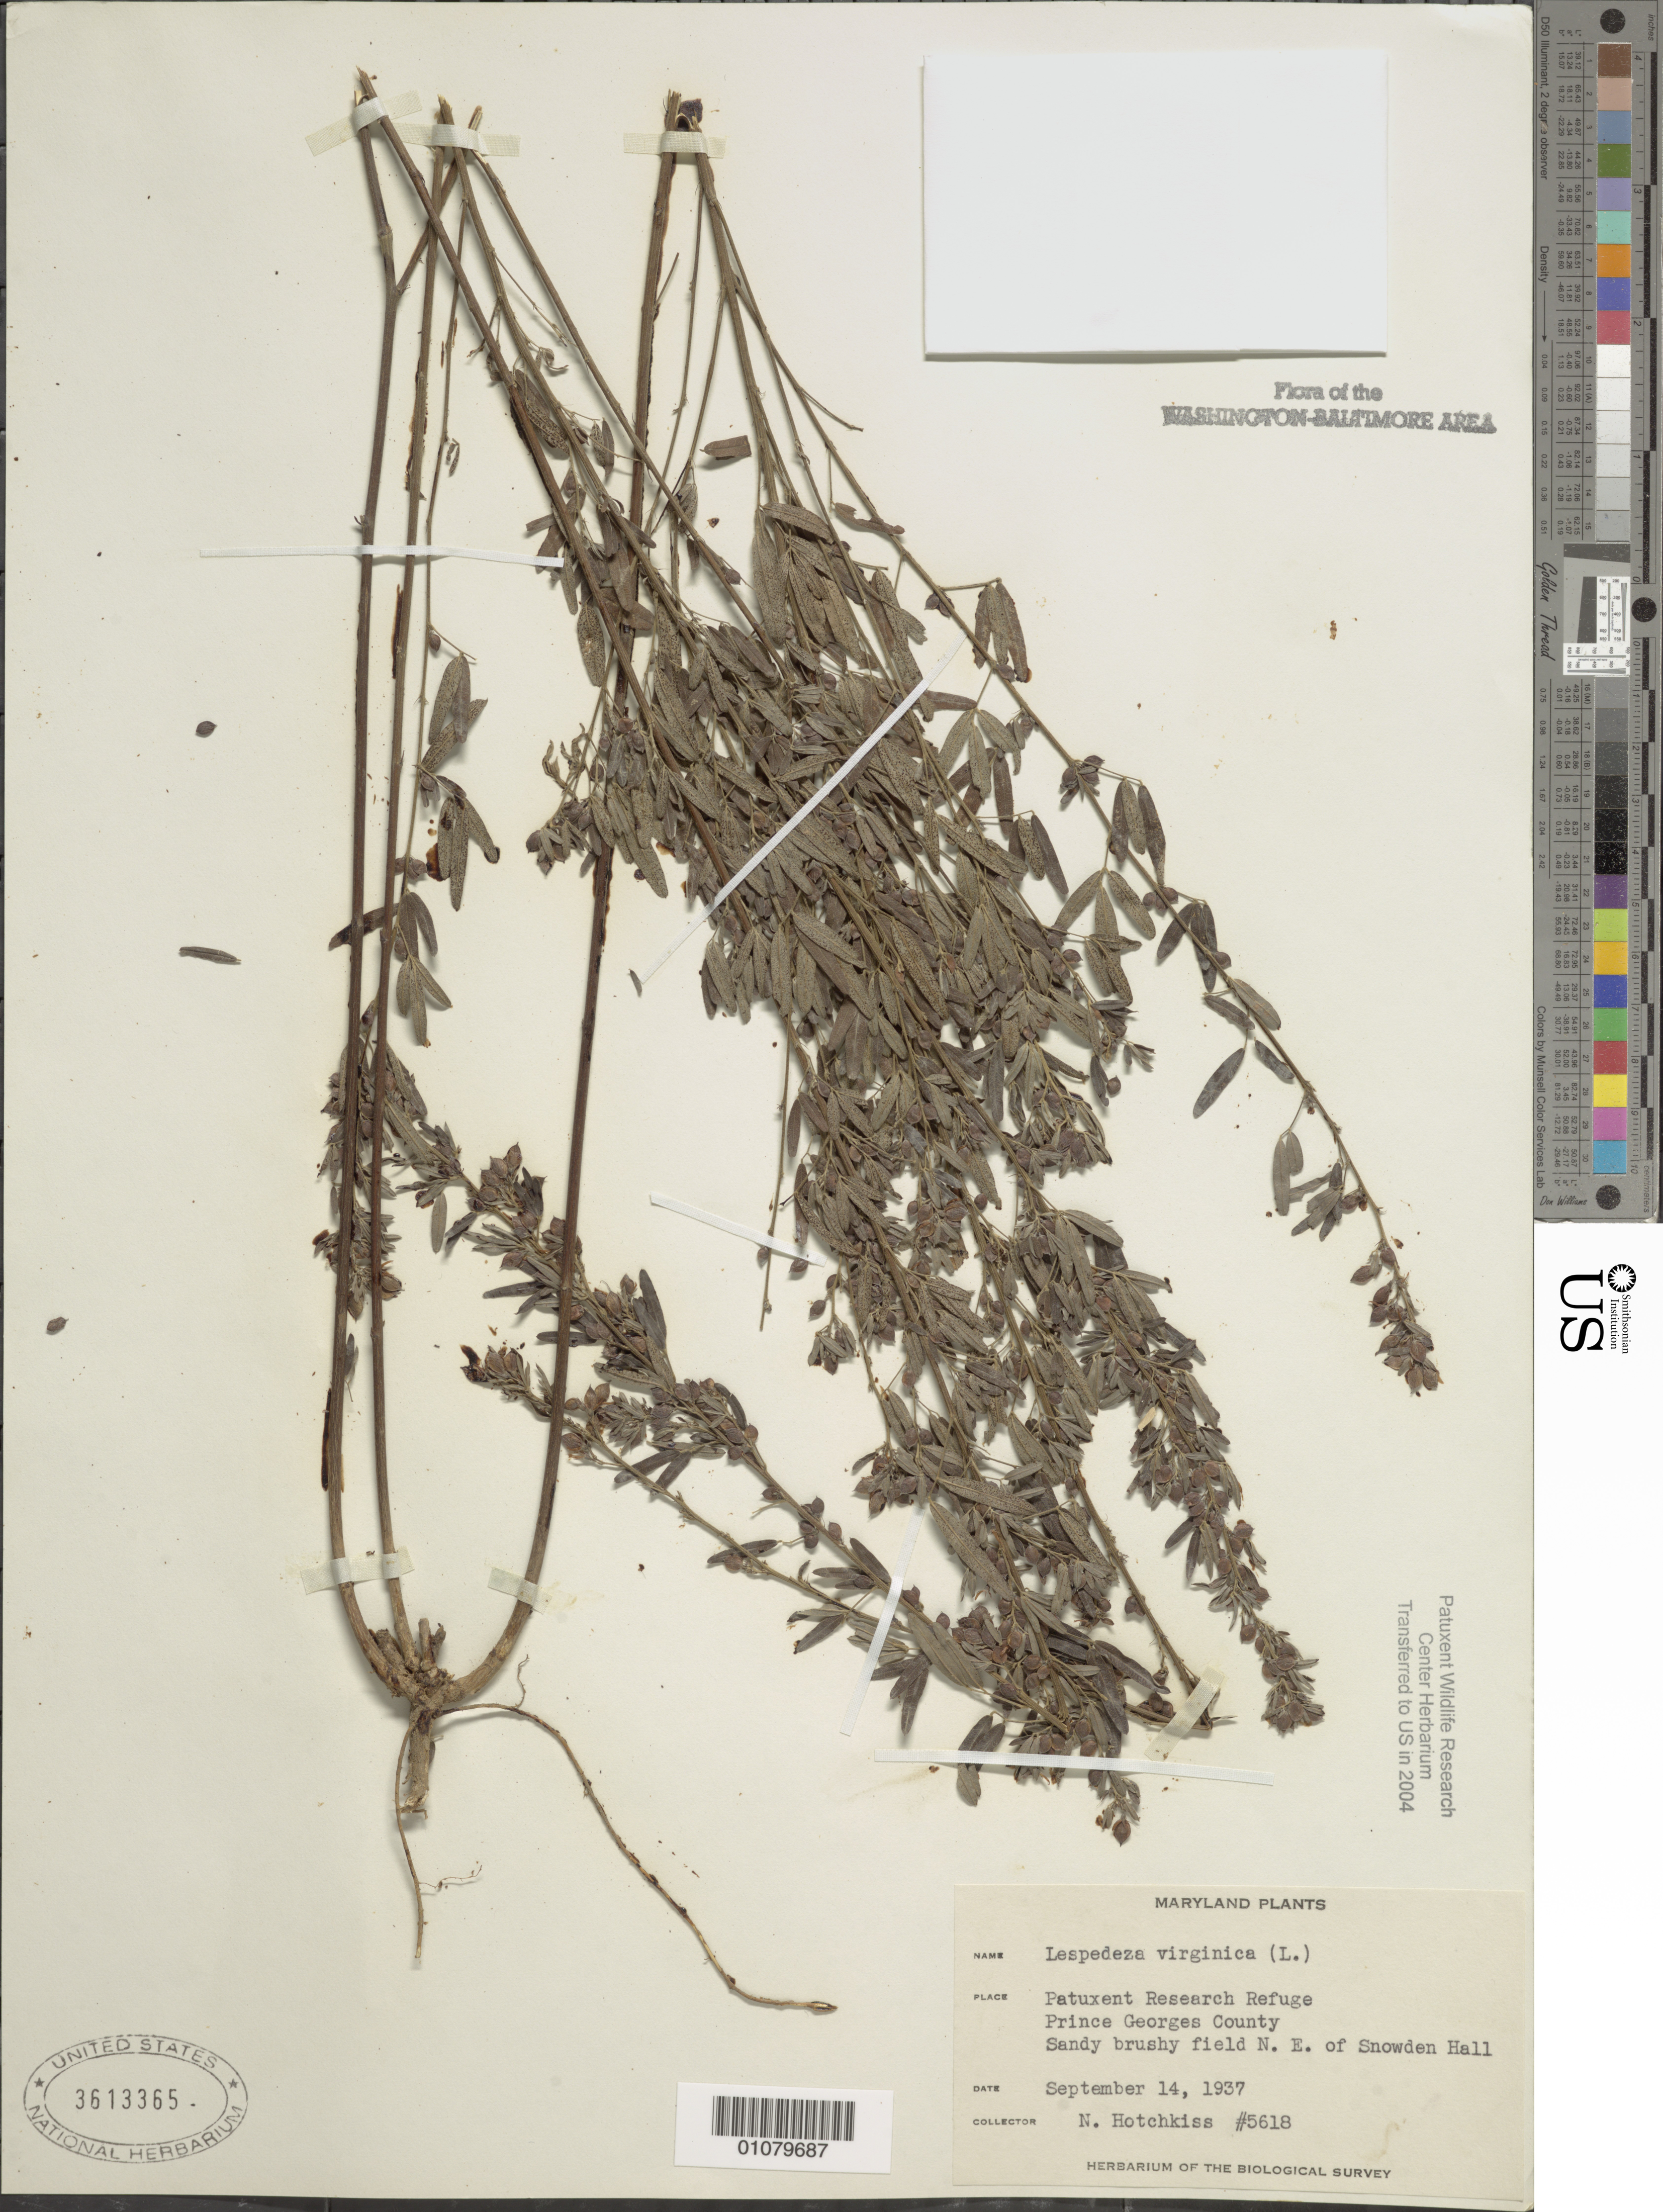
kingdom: Plantae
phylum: Tracheophyta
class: Magnoliopsida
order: Fabales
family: Fabaceae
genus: Lespedeza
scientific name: Lespedeza virginica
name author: (L.) Britton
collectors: N. Hotchkiss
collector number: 5618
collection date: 1937-09-14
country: United States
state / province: Maryland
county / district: Prince George's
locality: Patuxent Wildlife Refuge. N.E. of Snowden Hall.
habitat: Sandy brushy field.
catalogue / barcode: US 3613365